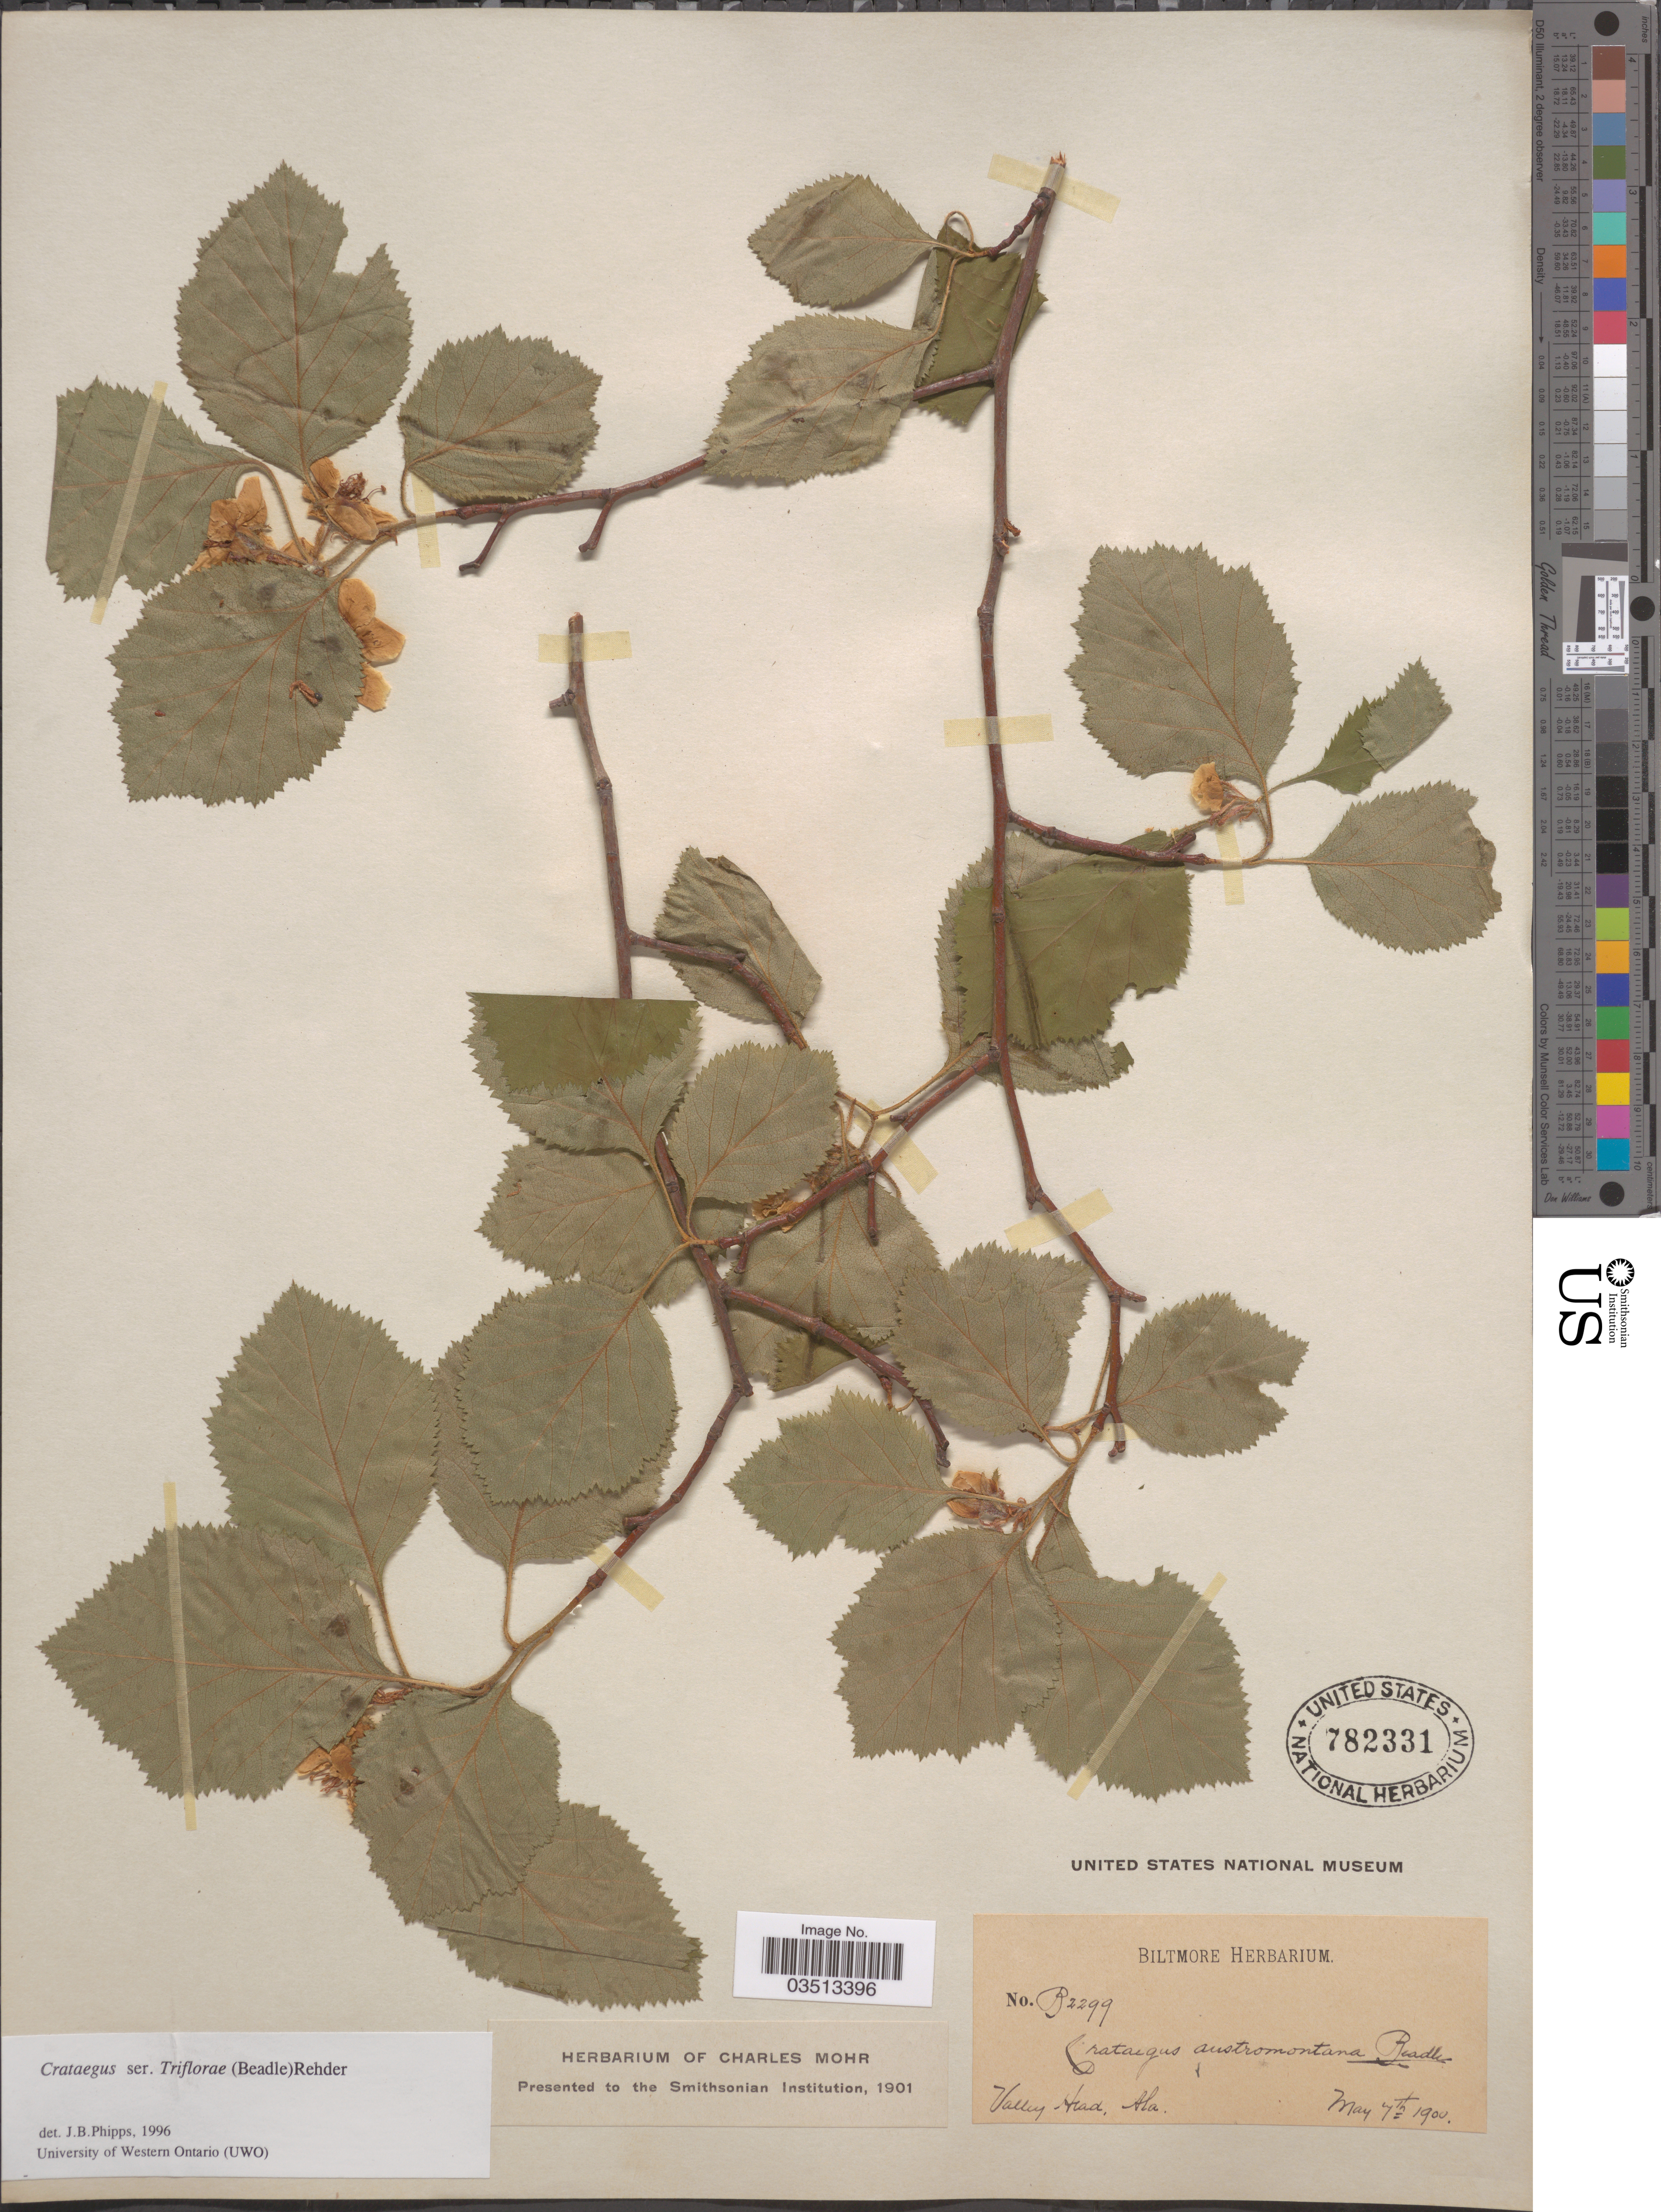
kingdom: Plantae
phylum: Tracheophyta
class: Magnoliopsida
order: Rosales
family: Rosaceae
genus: Crataegus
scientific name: Crataegus austromontana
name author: Beadle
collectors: ex herb. Biltmore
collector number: B2299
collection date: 1900-05-07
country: United States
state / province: Alabama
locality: Valley Head.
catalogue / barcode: US 782331